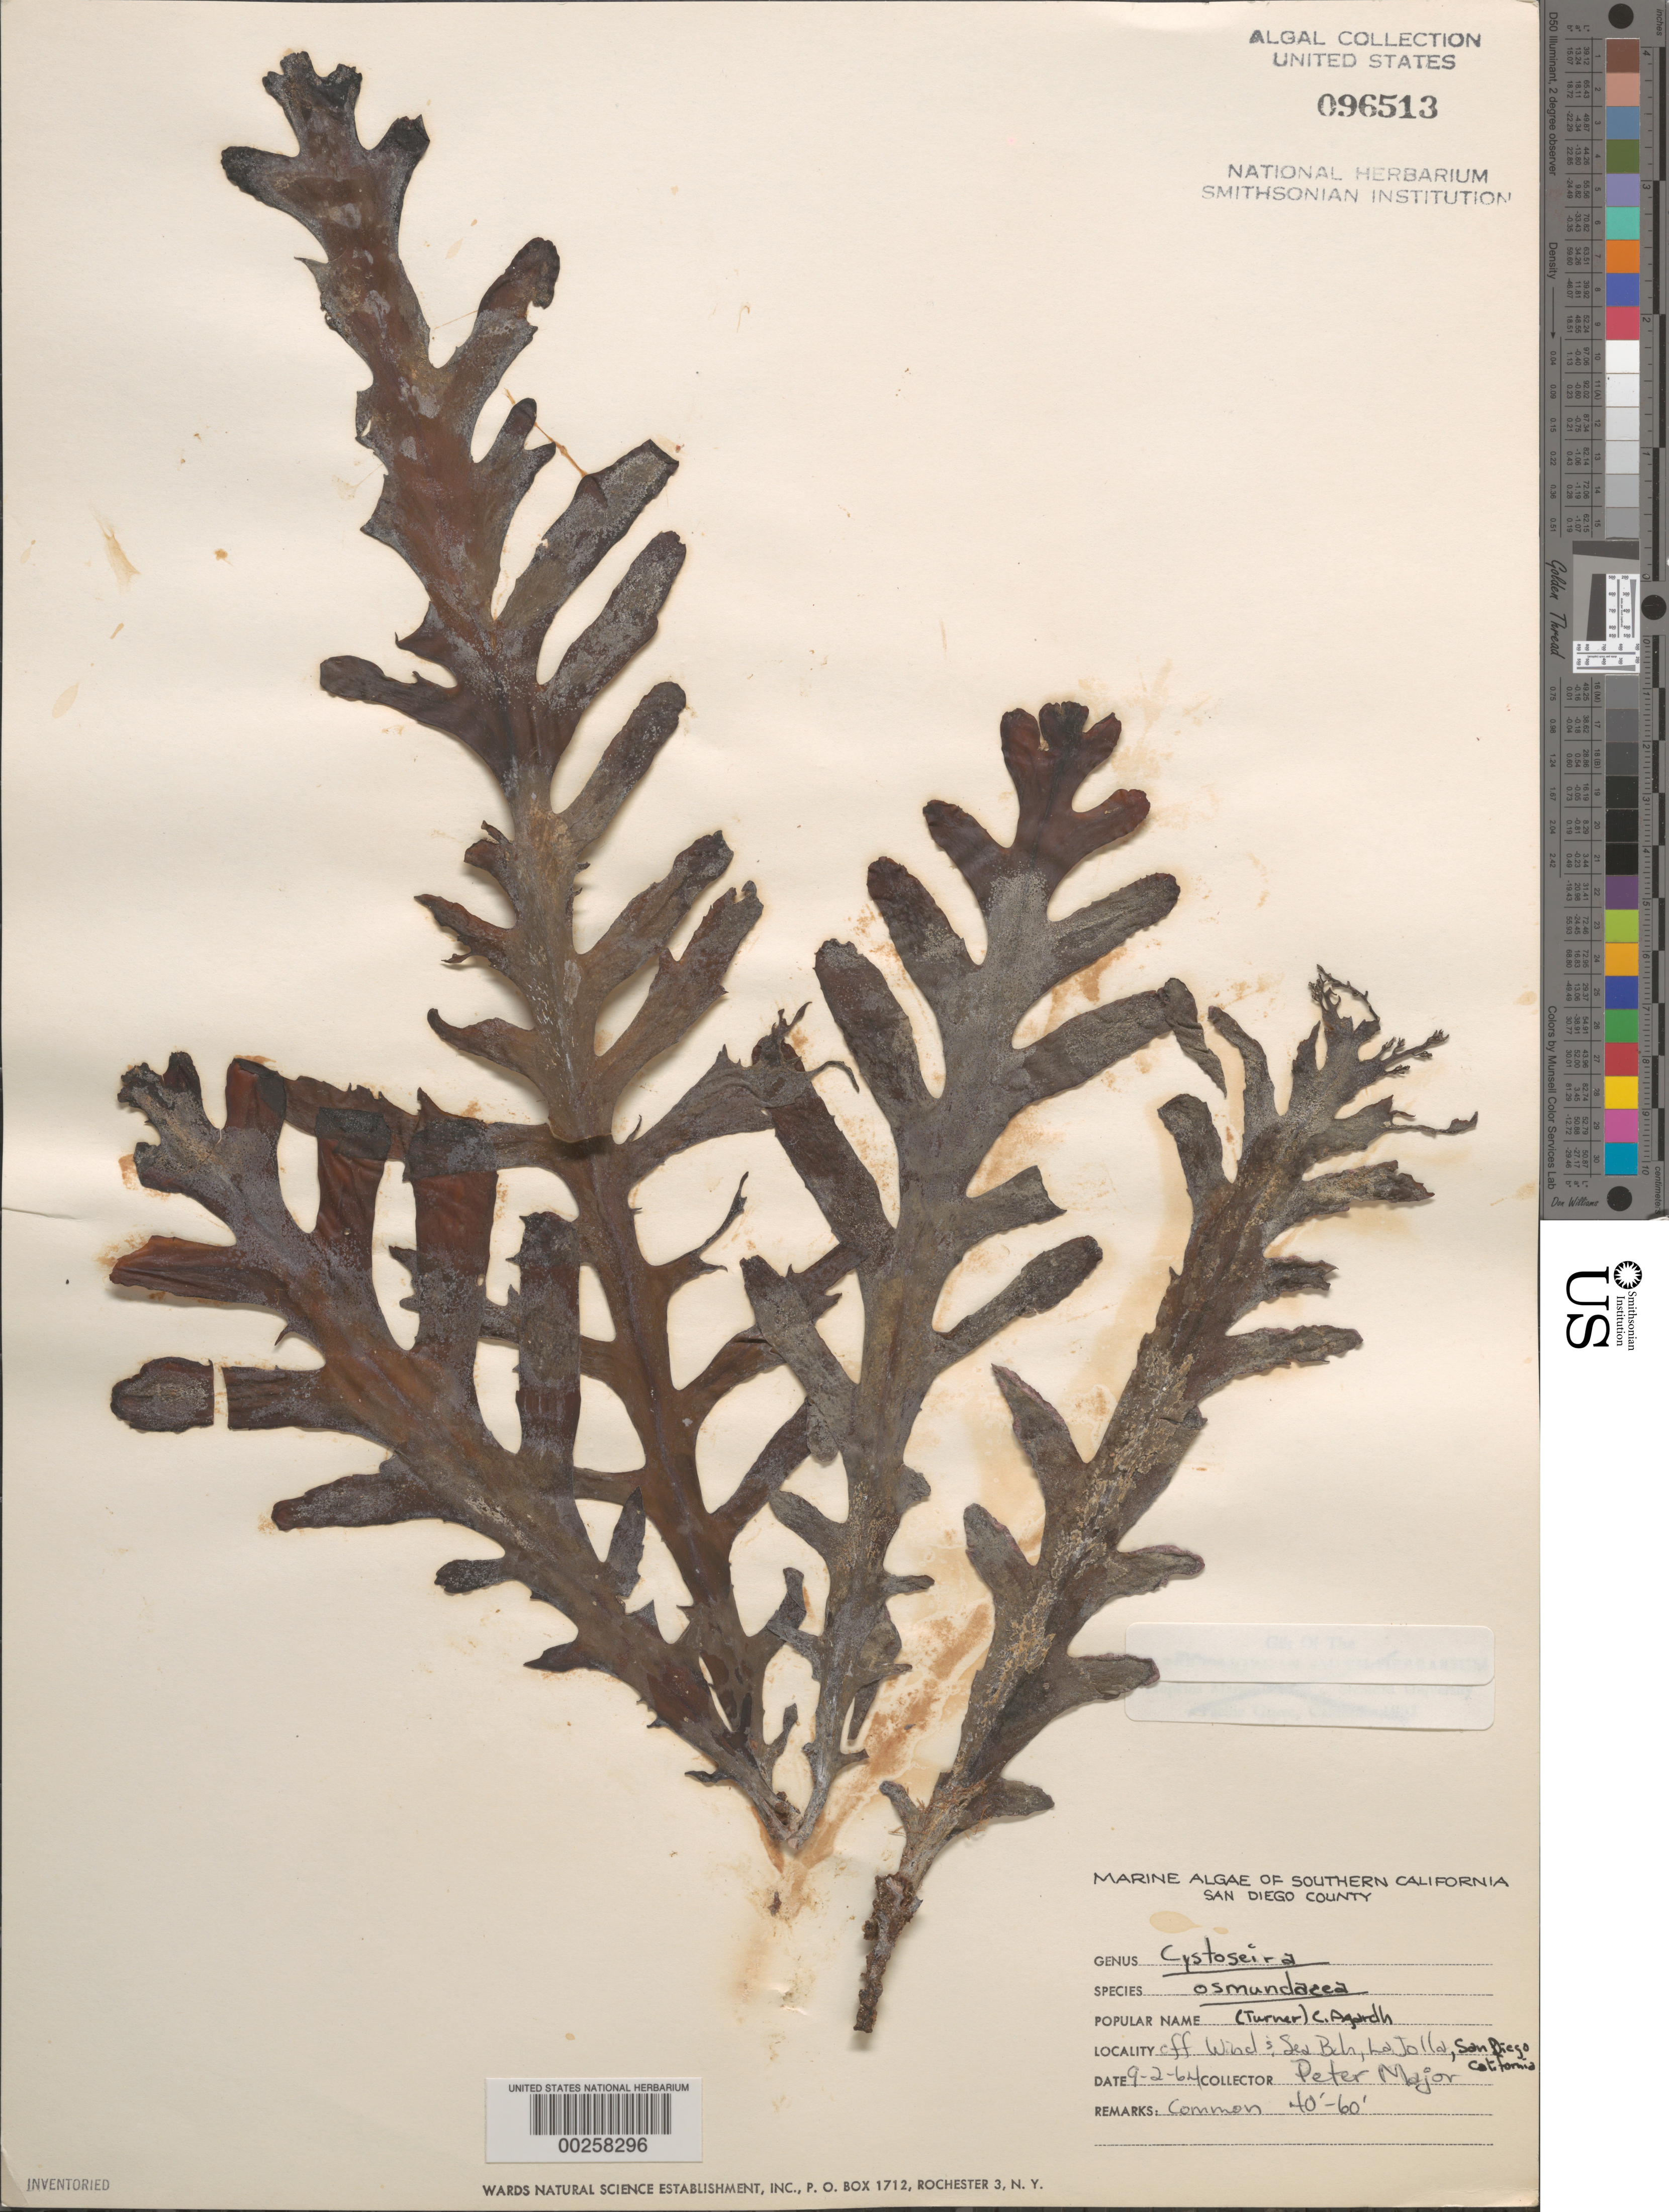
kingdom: Chromista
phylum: Ochrophyta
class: Phaeophyceae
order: Fucales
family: Sargassaceae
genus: Cystoseira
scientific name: Cystoseira osmundacea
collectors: P. Major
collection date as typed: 02 Sep 1964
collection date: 1964-09-02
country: United States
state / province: California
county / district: San Diego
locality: La Jolla, off Wind and Sea Beach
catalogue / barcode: US 96513